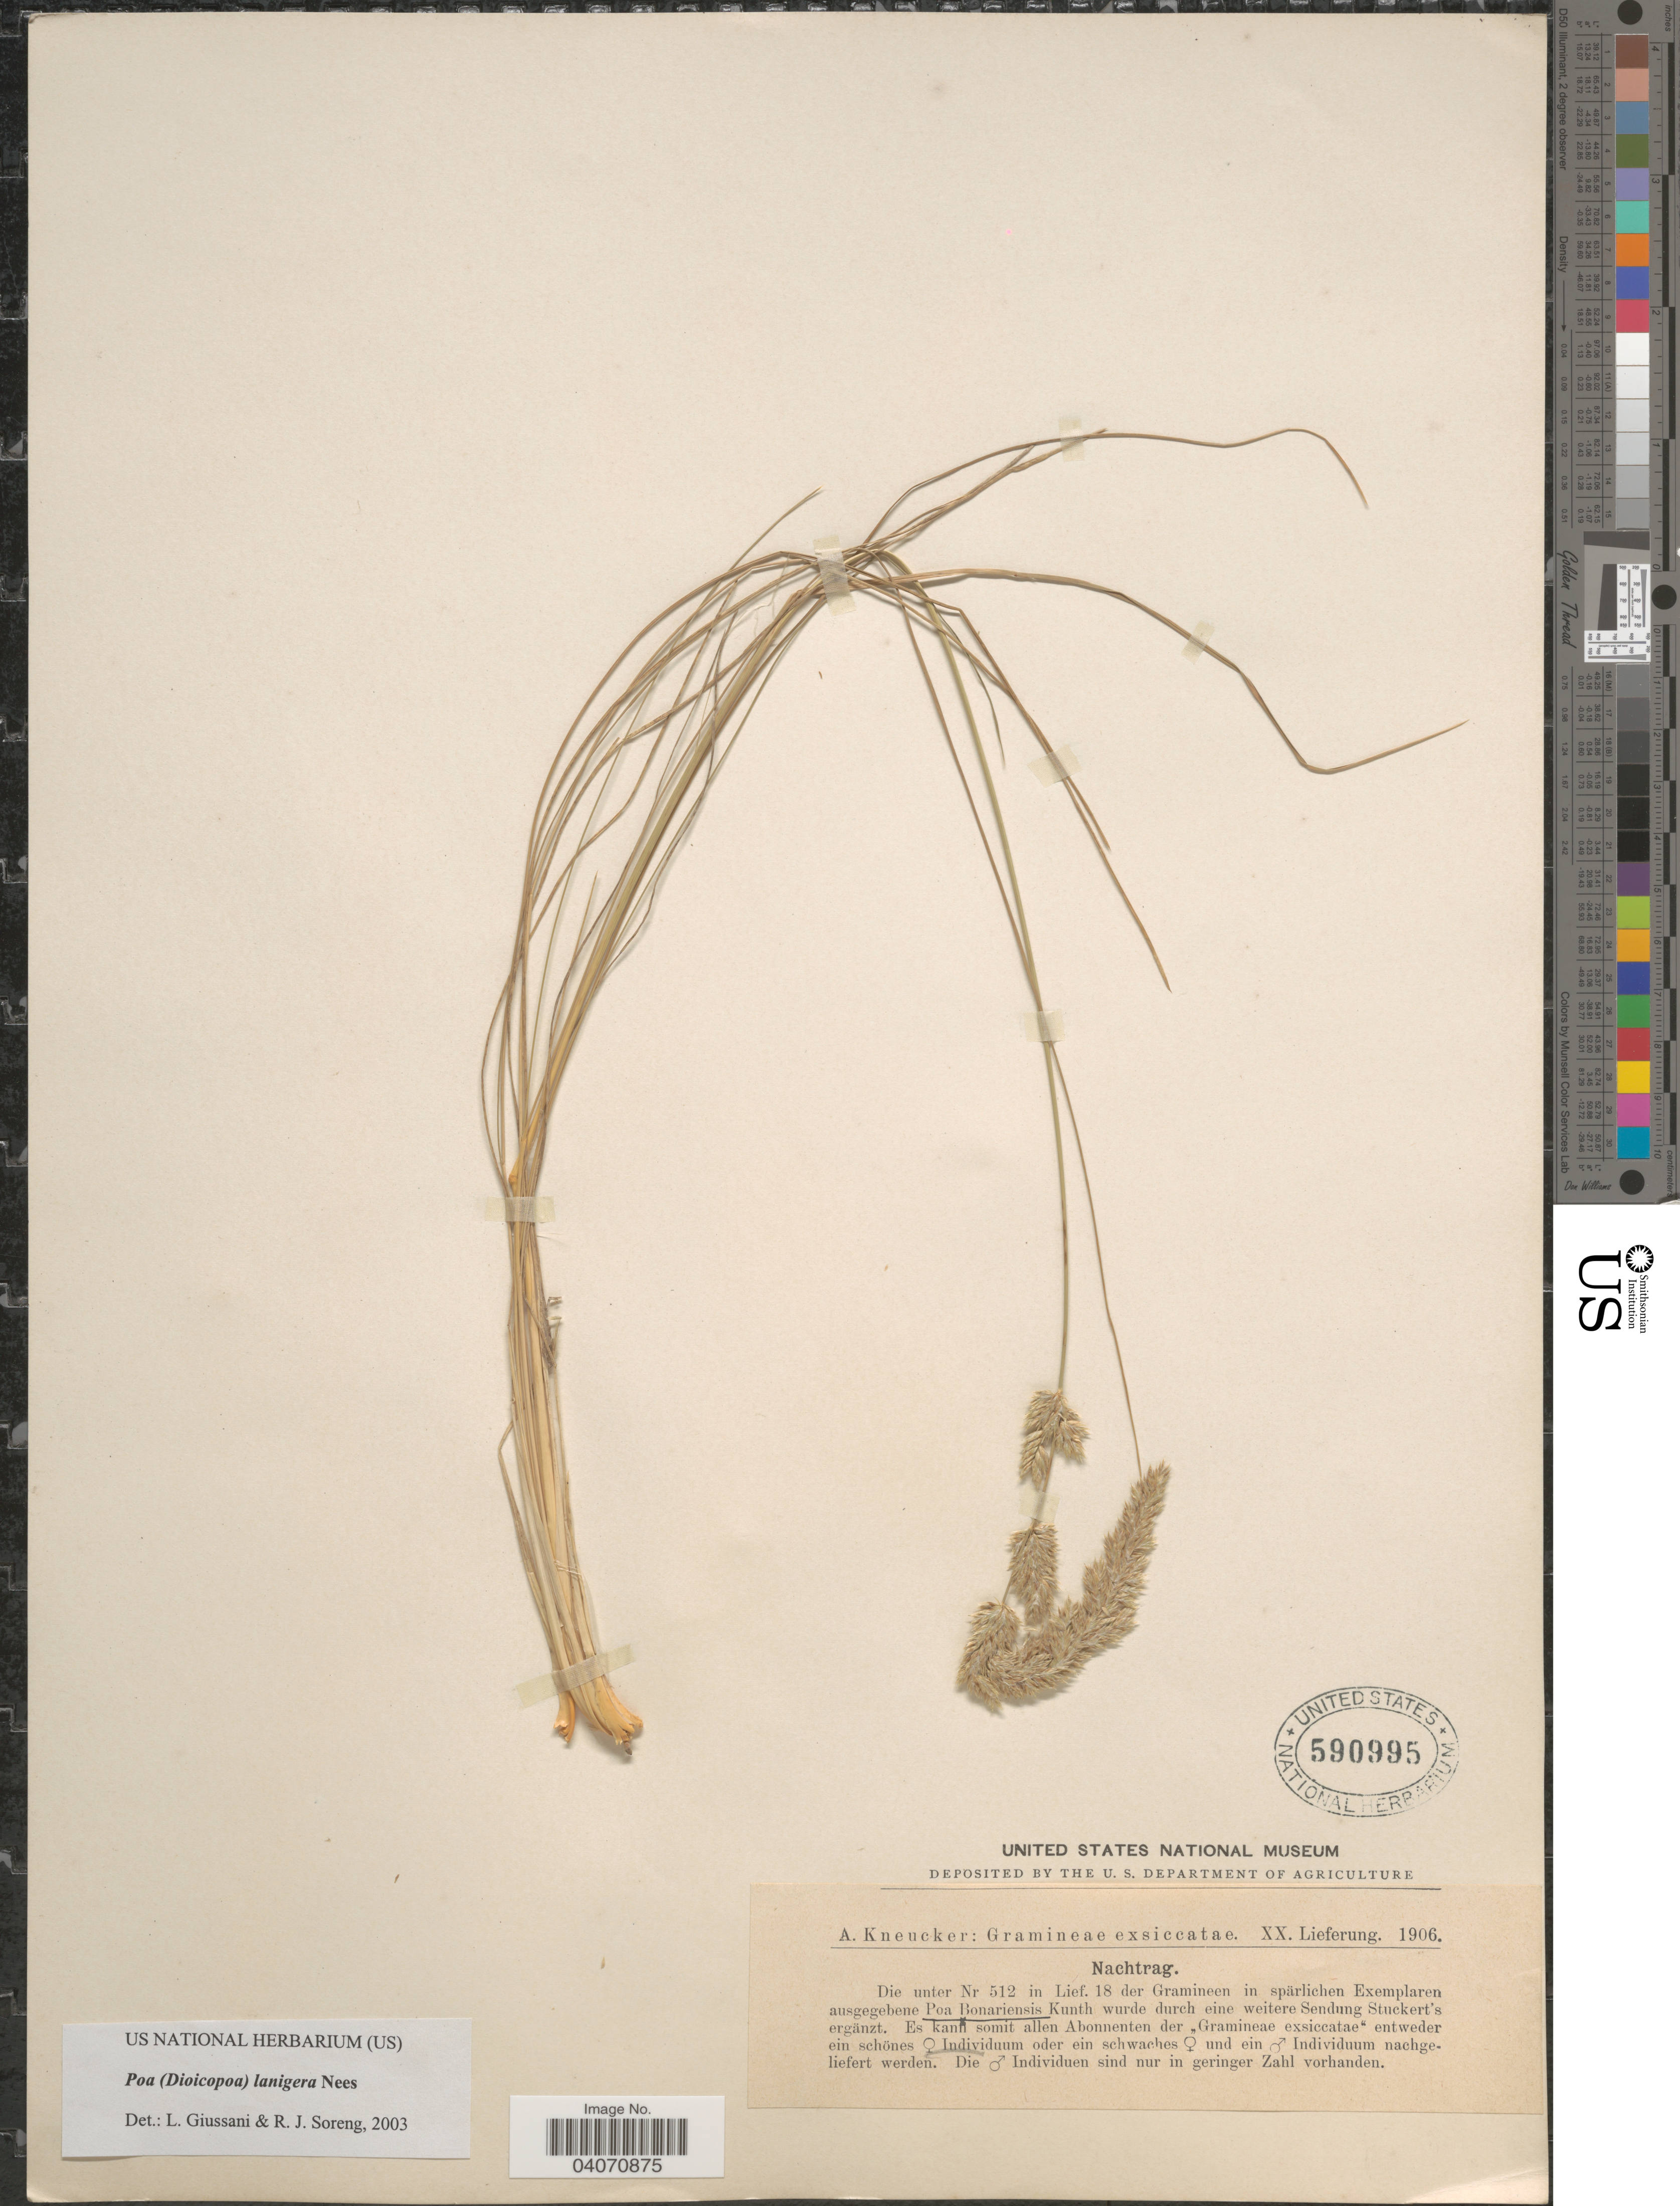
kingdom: Plantae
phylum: Tracheophyta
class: Liliopsida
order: Poales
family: Poaceae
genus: Poa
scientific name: Poa lanigera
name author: Nees in Mart.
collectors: A. Kneucker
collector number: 512?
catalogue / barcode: US 590995